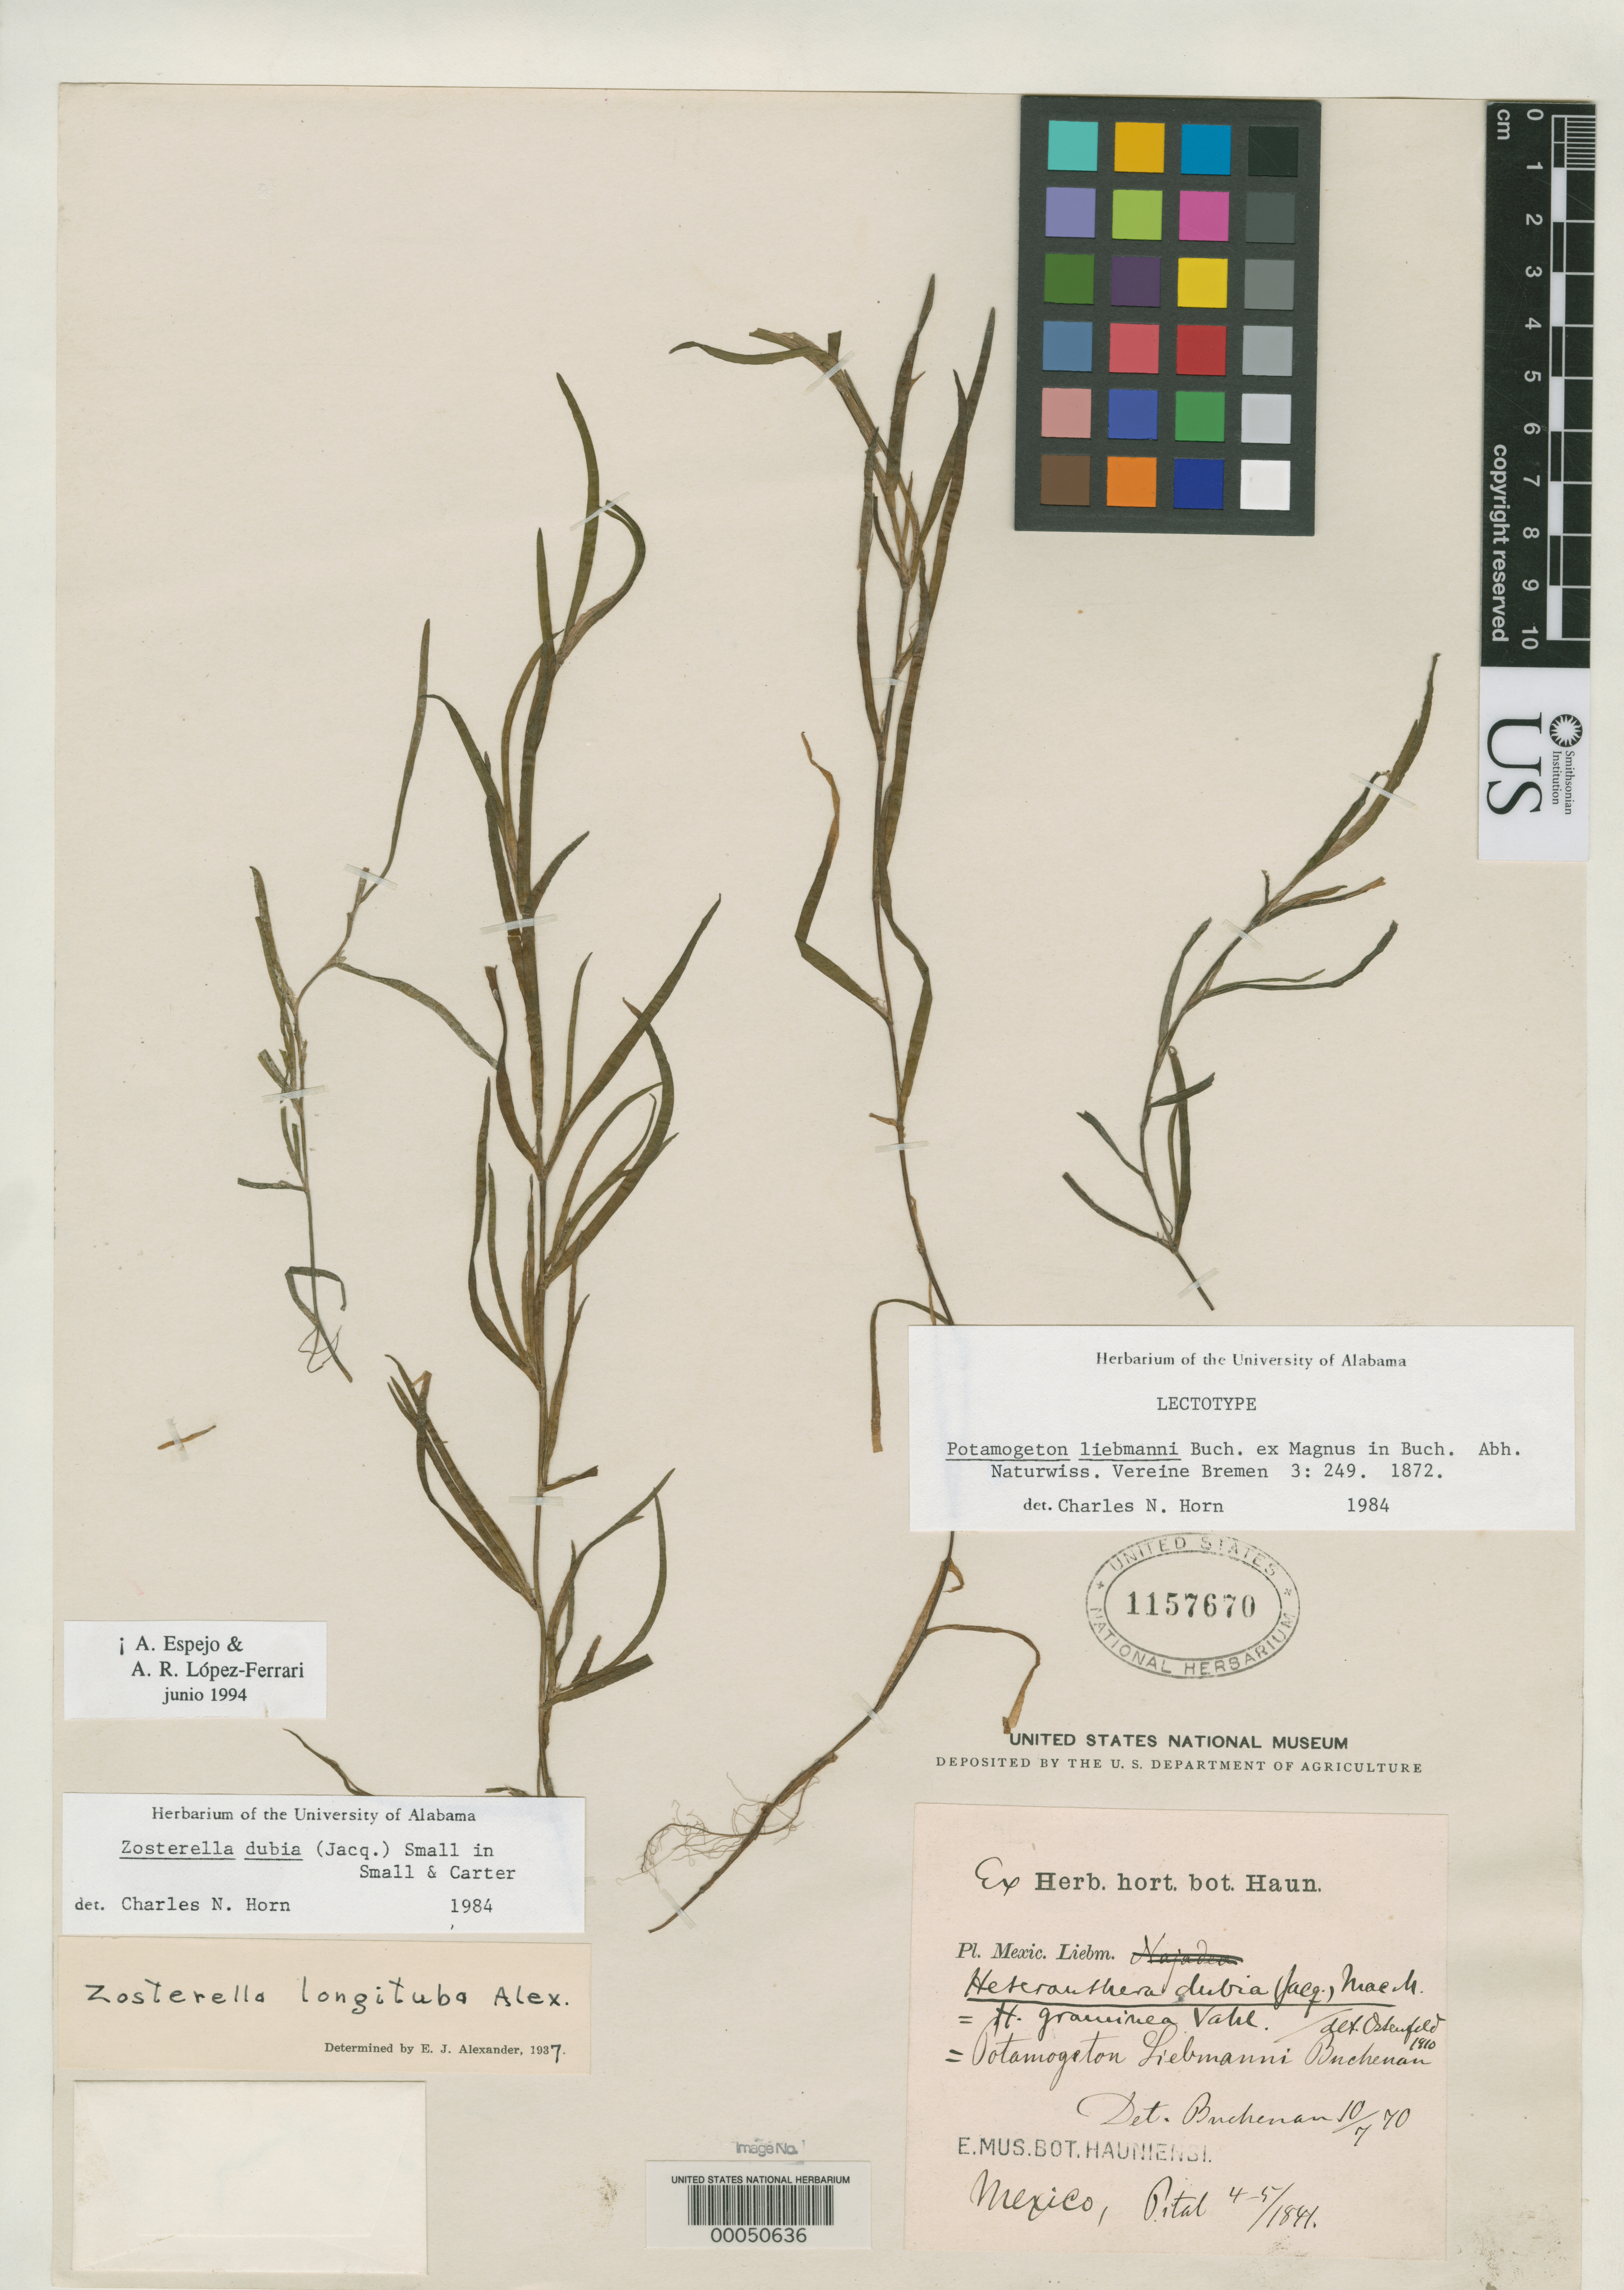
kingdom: Plantae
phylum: Tracheophyta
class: Liliopsida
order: Alismatales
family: Potamogetonaceae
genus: Potamogeton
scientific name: Potamogeton liebmannii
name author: Buchenau ex Magnus in Buchenau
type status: Type Collection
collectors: F. M. Liebmann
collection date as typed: Apr 1841 to -- May 1841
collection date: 1841-04/1841-05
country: Mexico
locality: Pital.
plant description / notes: Specimen annotated by C.N. Horn (1984) as a lectotype; apparently still ined. (June 2010).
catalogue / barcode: US 1157670